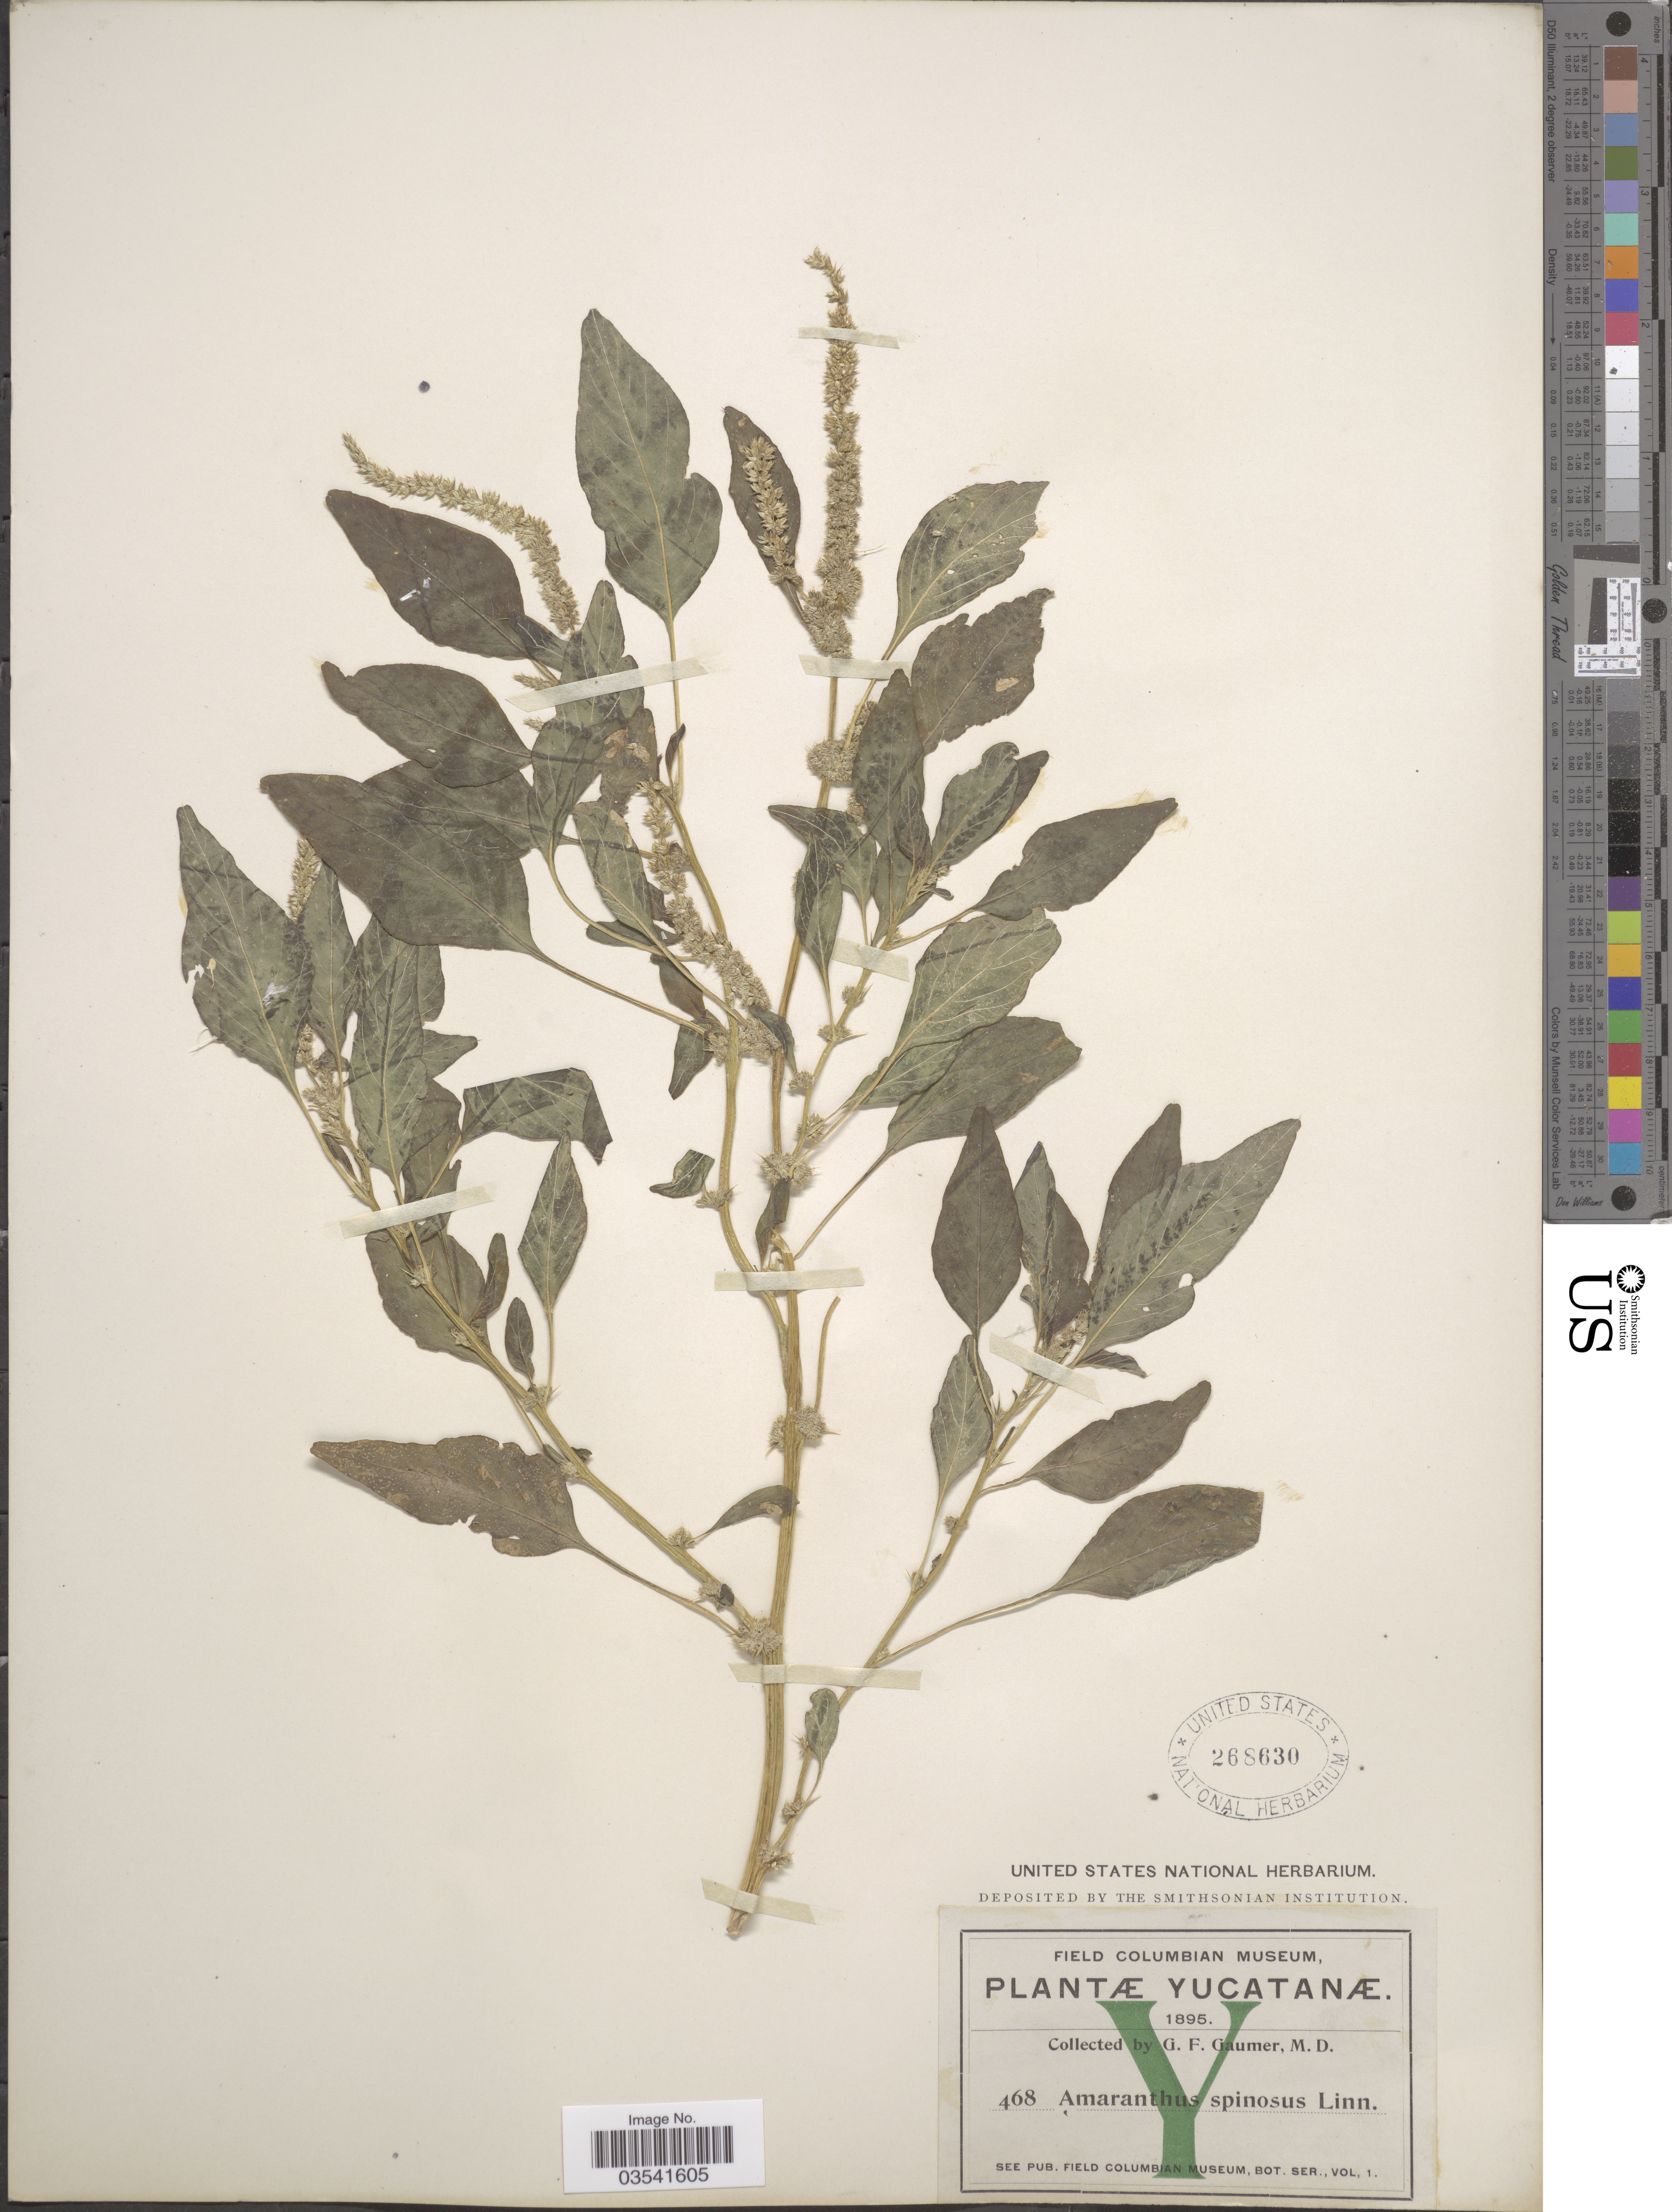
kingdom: Plantae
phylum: Tracheophyta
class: Magnoliopsida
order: Caryophyllales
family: Amaranthaceae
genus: Amaranthus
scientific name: Amaranthus spinosus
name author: L.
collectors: G. F. Gaumer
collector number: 468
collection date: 1895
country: Mexico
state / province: Yucatán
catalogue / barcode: US 268630